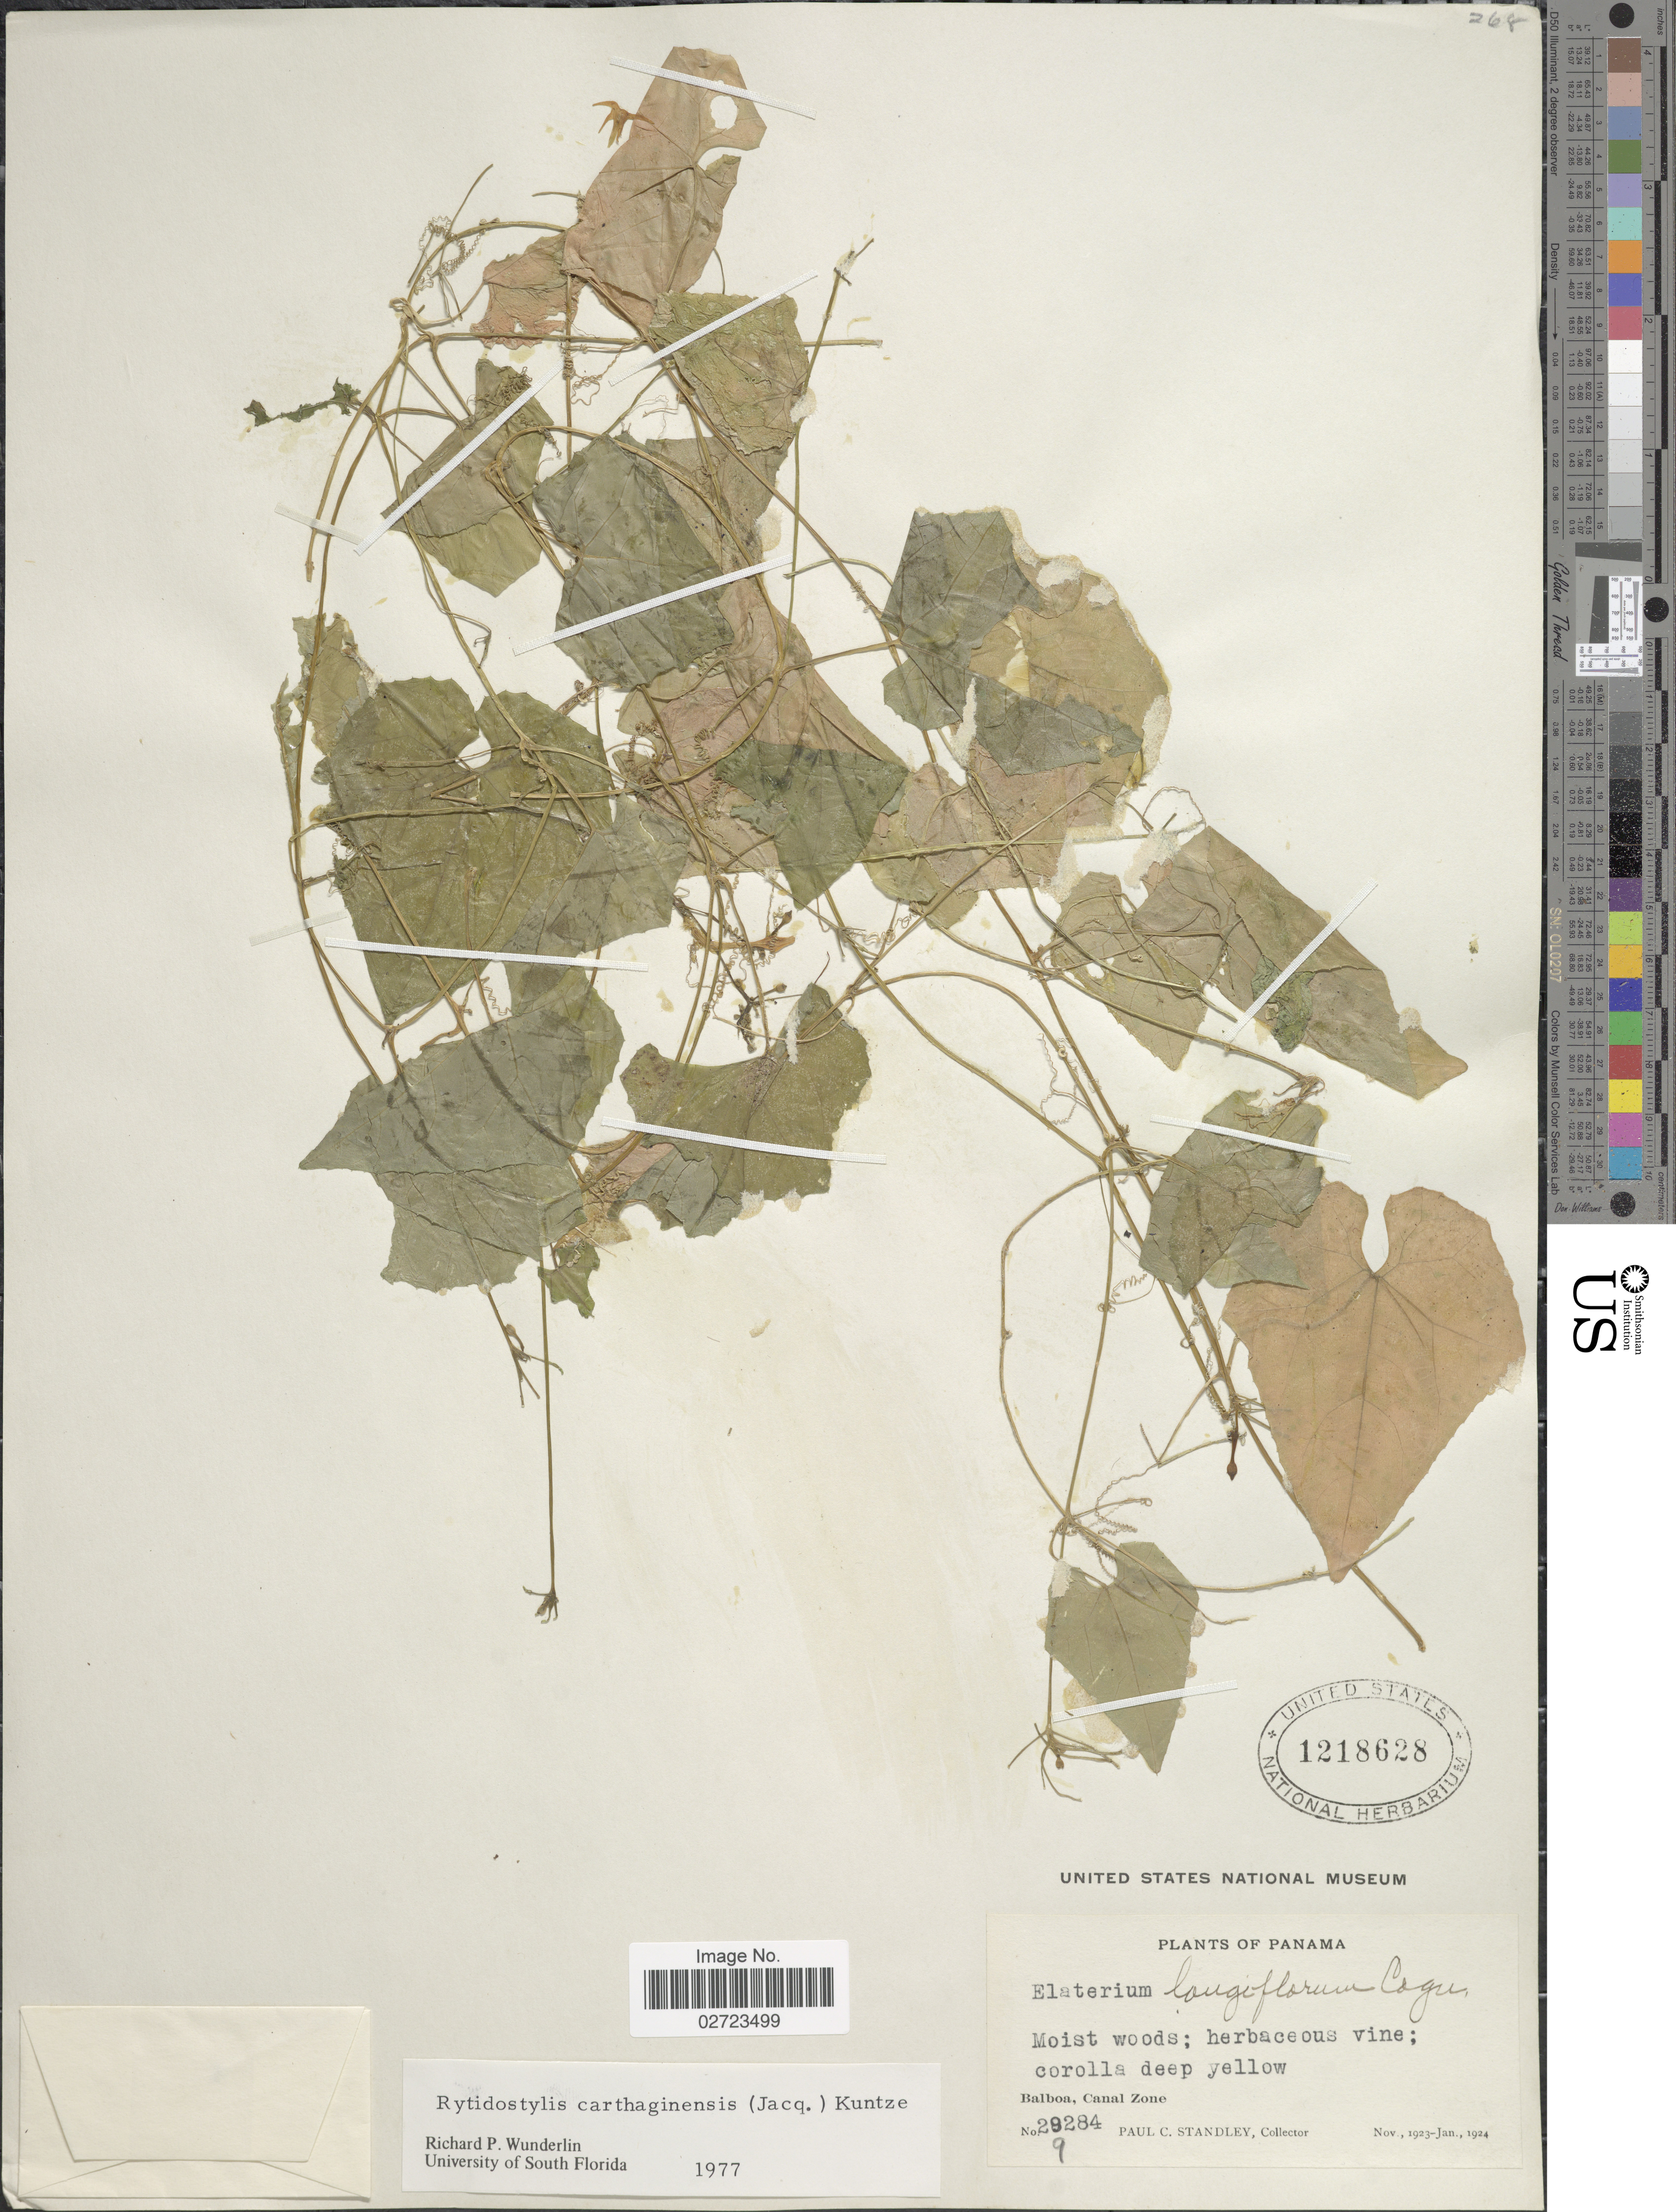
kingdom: Plantae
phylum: Tracheophyta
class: Magnoliopsida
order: Cucurbitales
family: Cucurbitaceae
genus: Cyclanthera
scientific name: Cyclanthera carthagenensis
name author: (Jacq.) H. Schaef. & S.S. Renner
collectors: P. C. Standley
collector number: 29284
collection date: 1923-11/1924-01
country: Panama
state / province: Colón / Panamá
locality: Balboa, Canal Zone.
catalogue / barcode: US 1218628